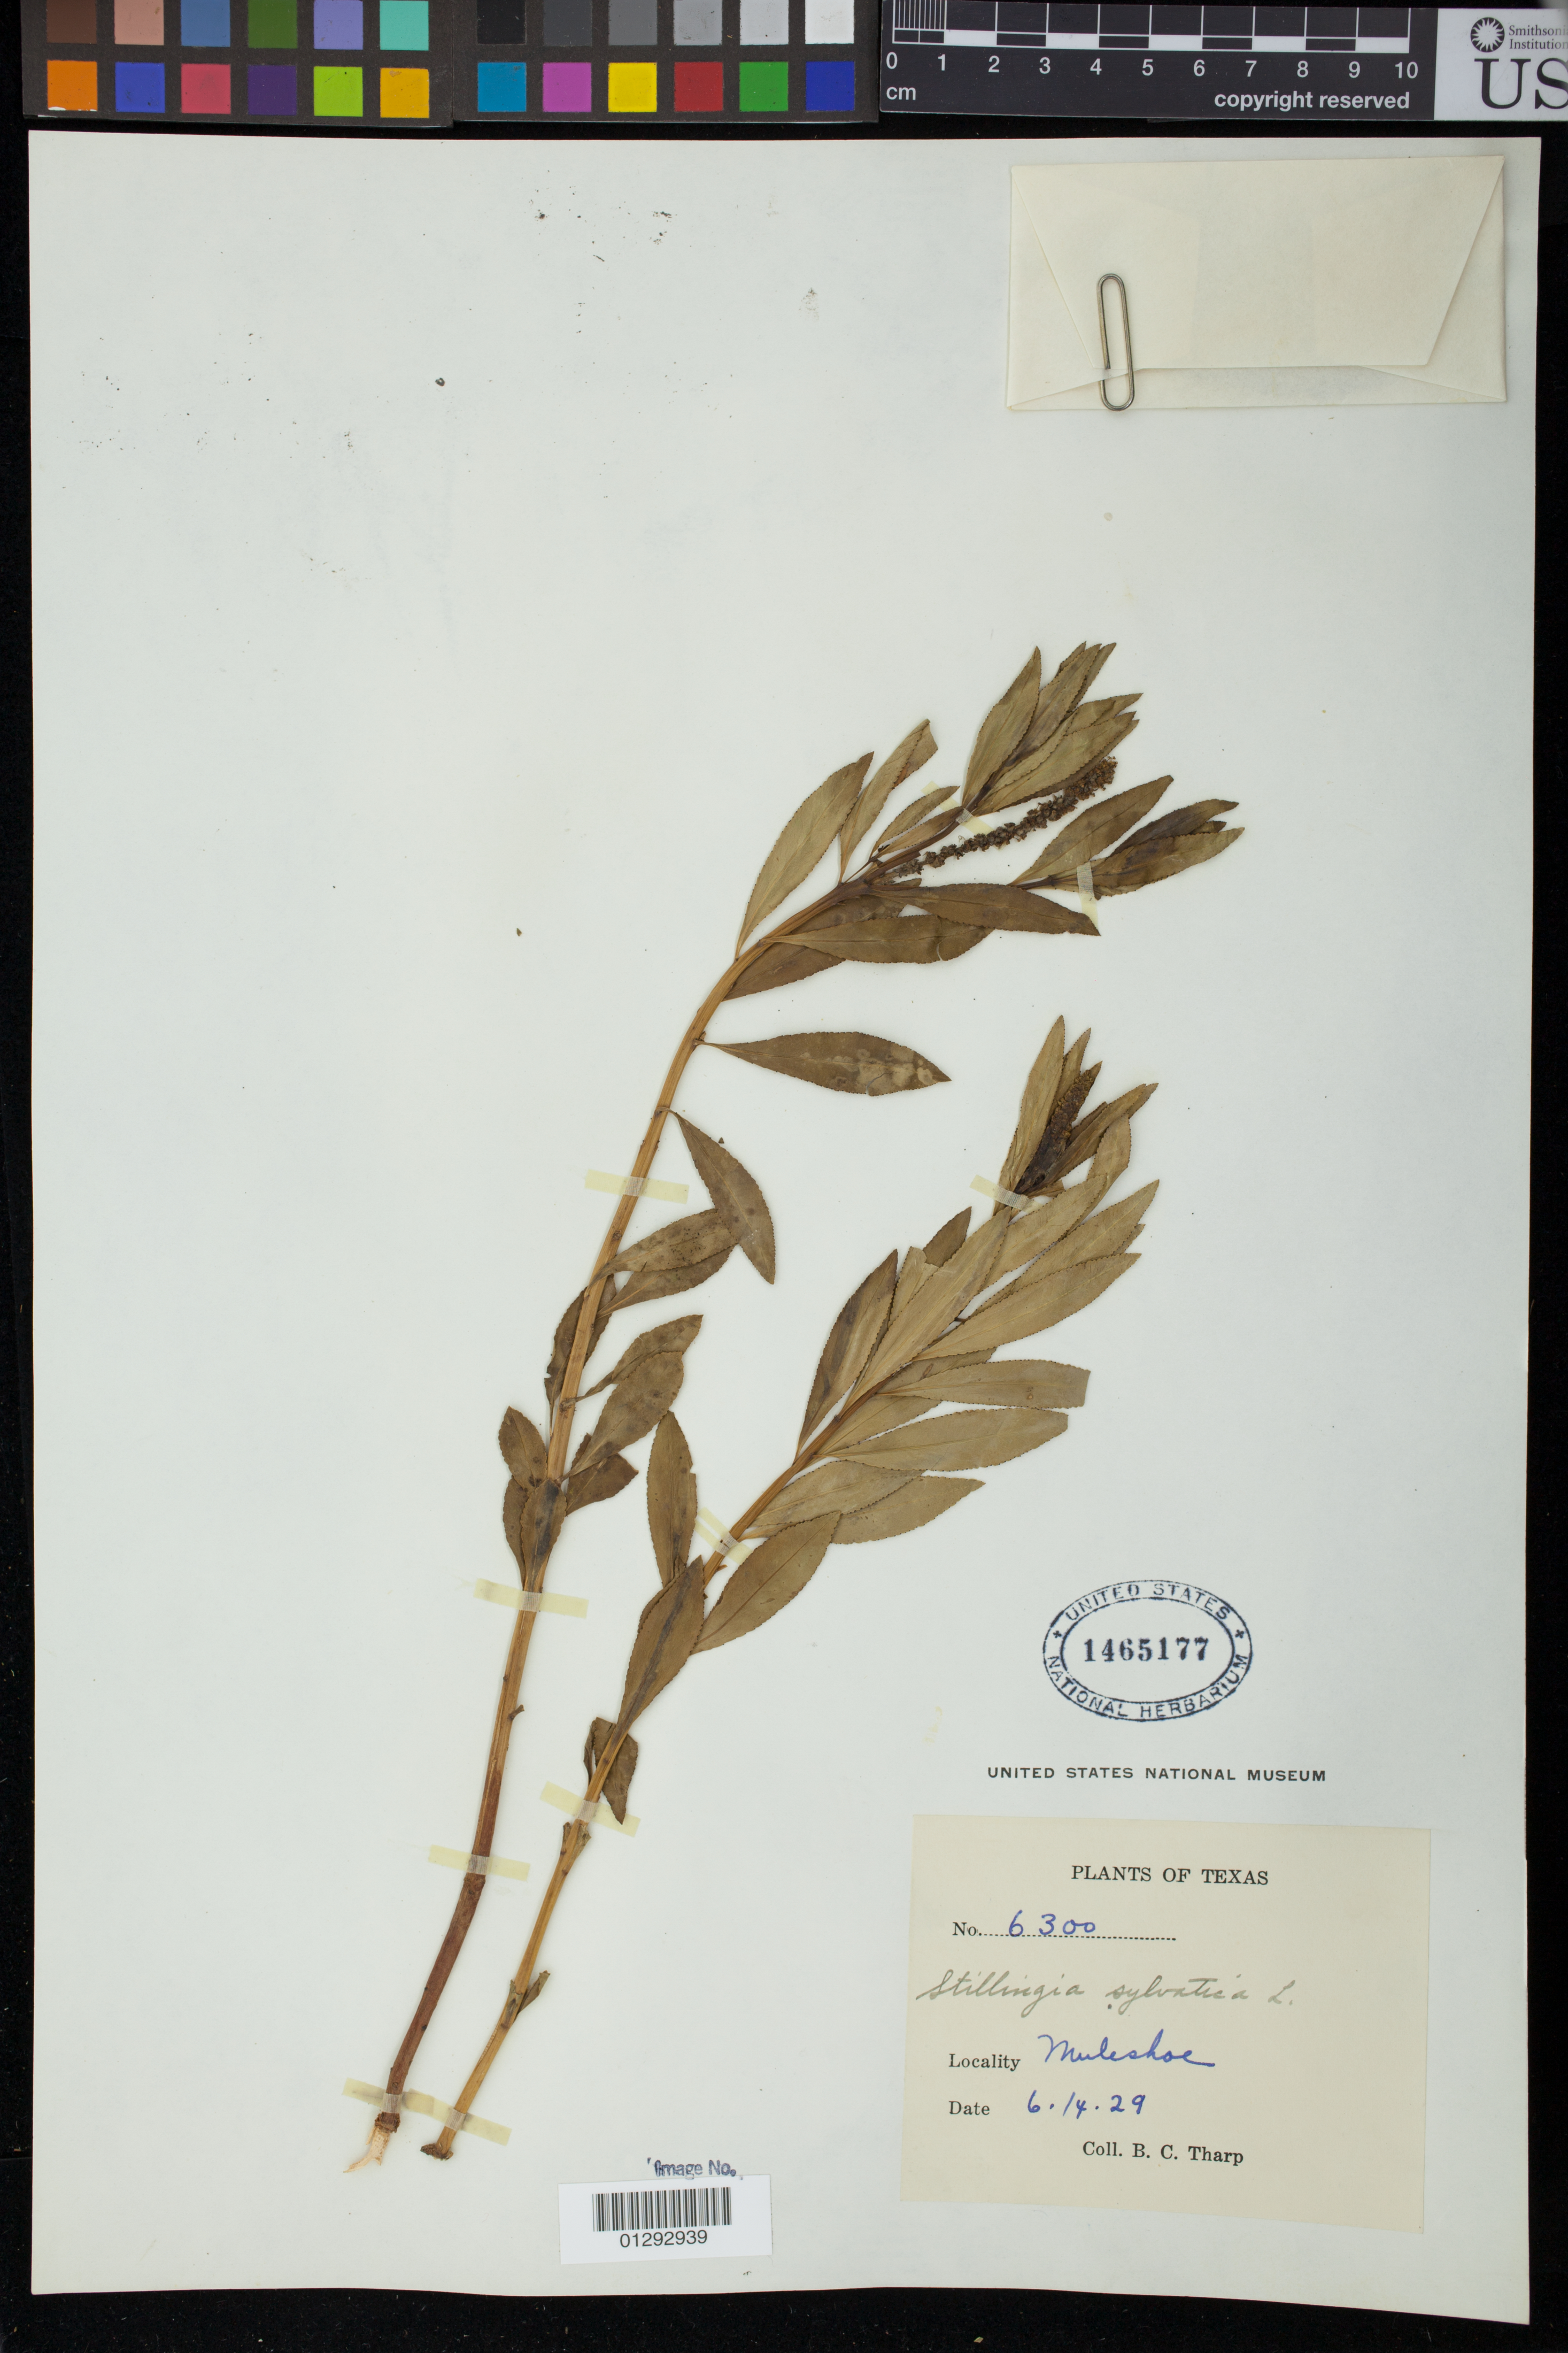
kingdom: Plantae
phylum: Tracheophyta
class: Magnoliopsida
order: Malpighiales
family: Euphorbiaceae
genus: Stillingia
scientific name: Stillingia sylvatica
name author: L.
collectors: B. C. Tharp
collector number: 6300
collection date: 1929-06-14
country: United States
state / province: Texas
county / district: Bailey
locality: Muleshoe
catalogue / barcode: US 1465177